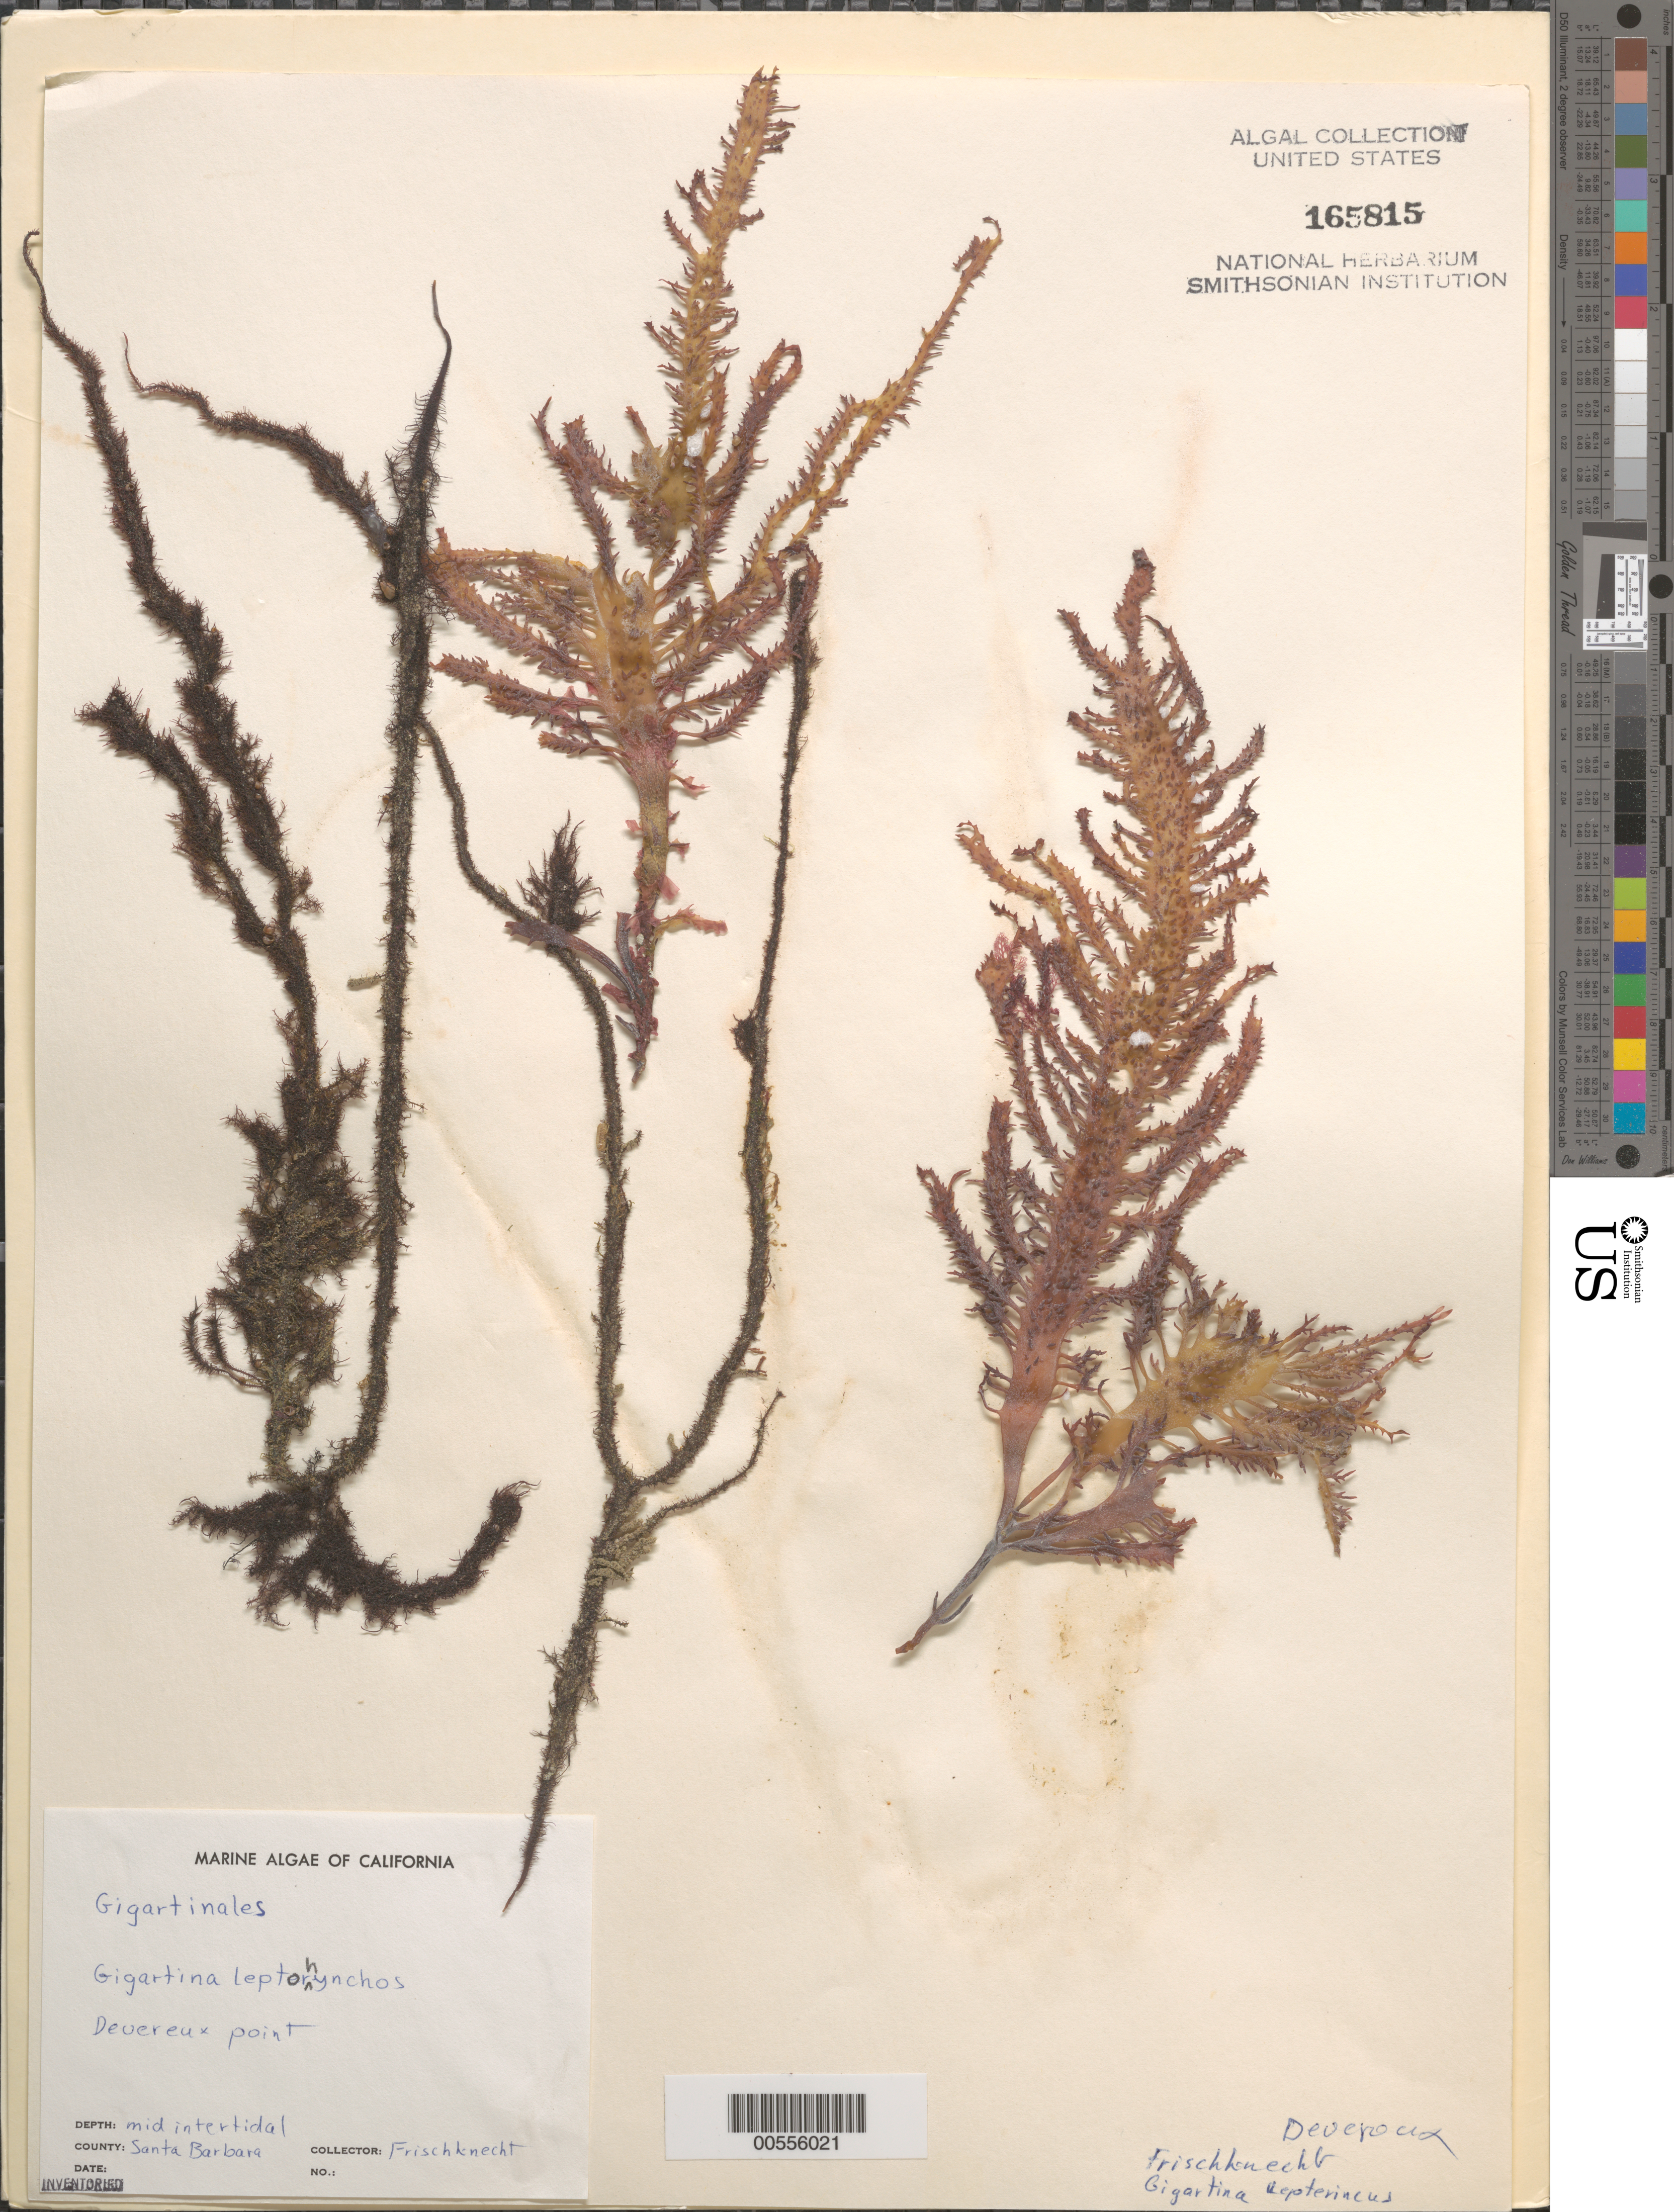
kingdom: Plantae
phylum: Rhodophyta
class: Florideophyceae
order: Gigartinales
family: Gigartinaceae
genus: Mazzaella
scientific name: Mazzaella leptorhynchos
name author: (J. Agardh) Leister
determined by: Algae name updating Project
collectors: -. Frischknecht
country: United States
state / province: California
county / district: Santa Barbara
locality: Devereux Point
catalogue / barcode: US 165815